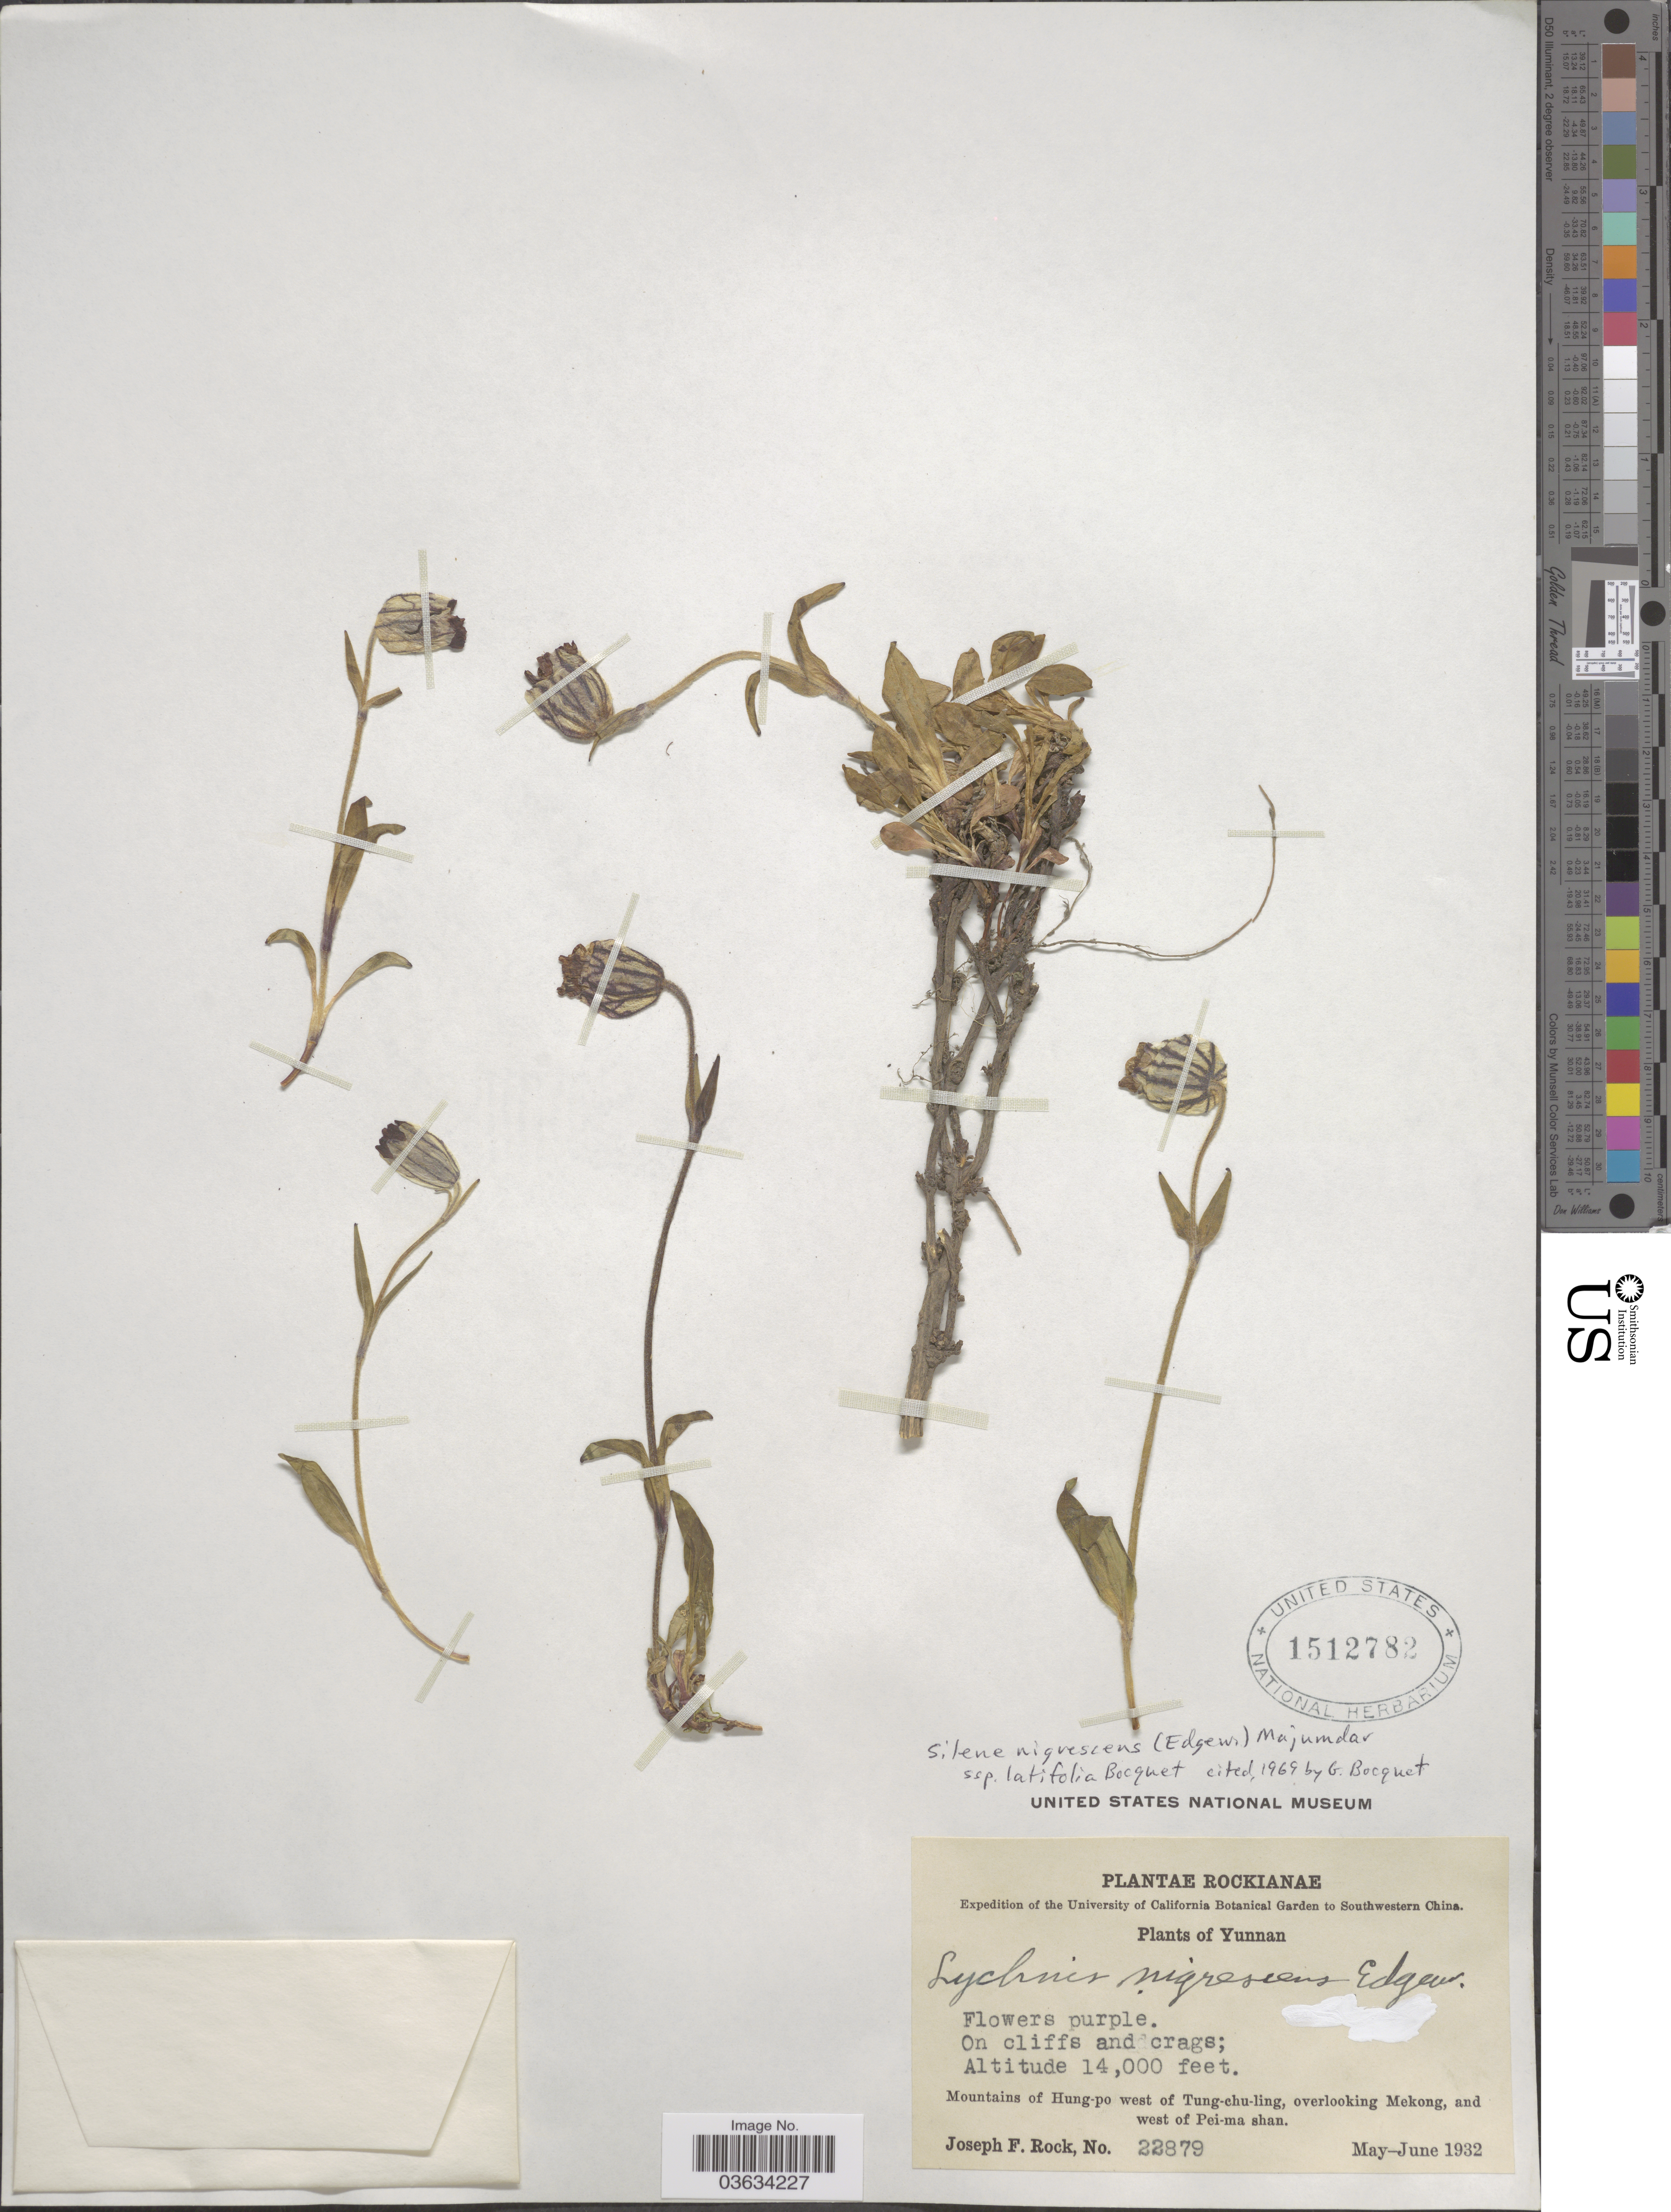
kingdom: Plantae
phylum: Tracheophyta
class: Magnoliopsida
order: Caryophyllales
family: Caryophyllaceae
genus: Silene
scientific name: Silene nigrescens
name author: (Edgew.) Majumdar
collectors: J. F. Rock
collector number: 22879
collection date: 1932-05/1932-06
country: China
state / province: Yunnan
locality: To Southwestern China. Mountains of Hung-po west of Tung-chu-ling, overlooking Mekong, and west of Pei-ma shan.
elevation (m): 4267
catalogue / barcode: US 1512782